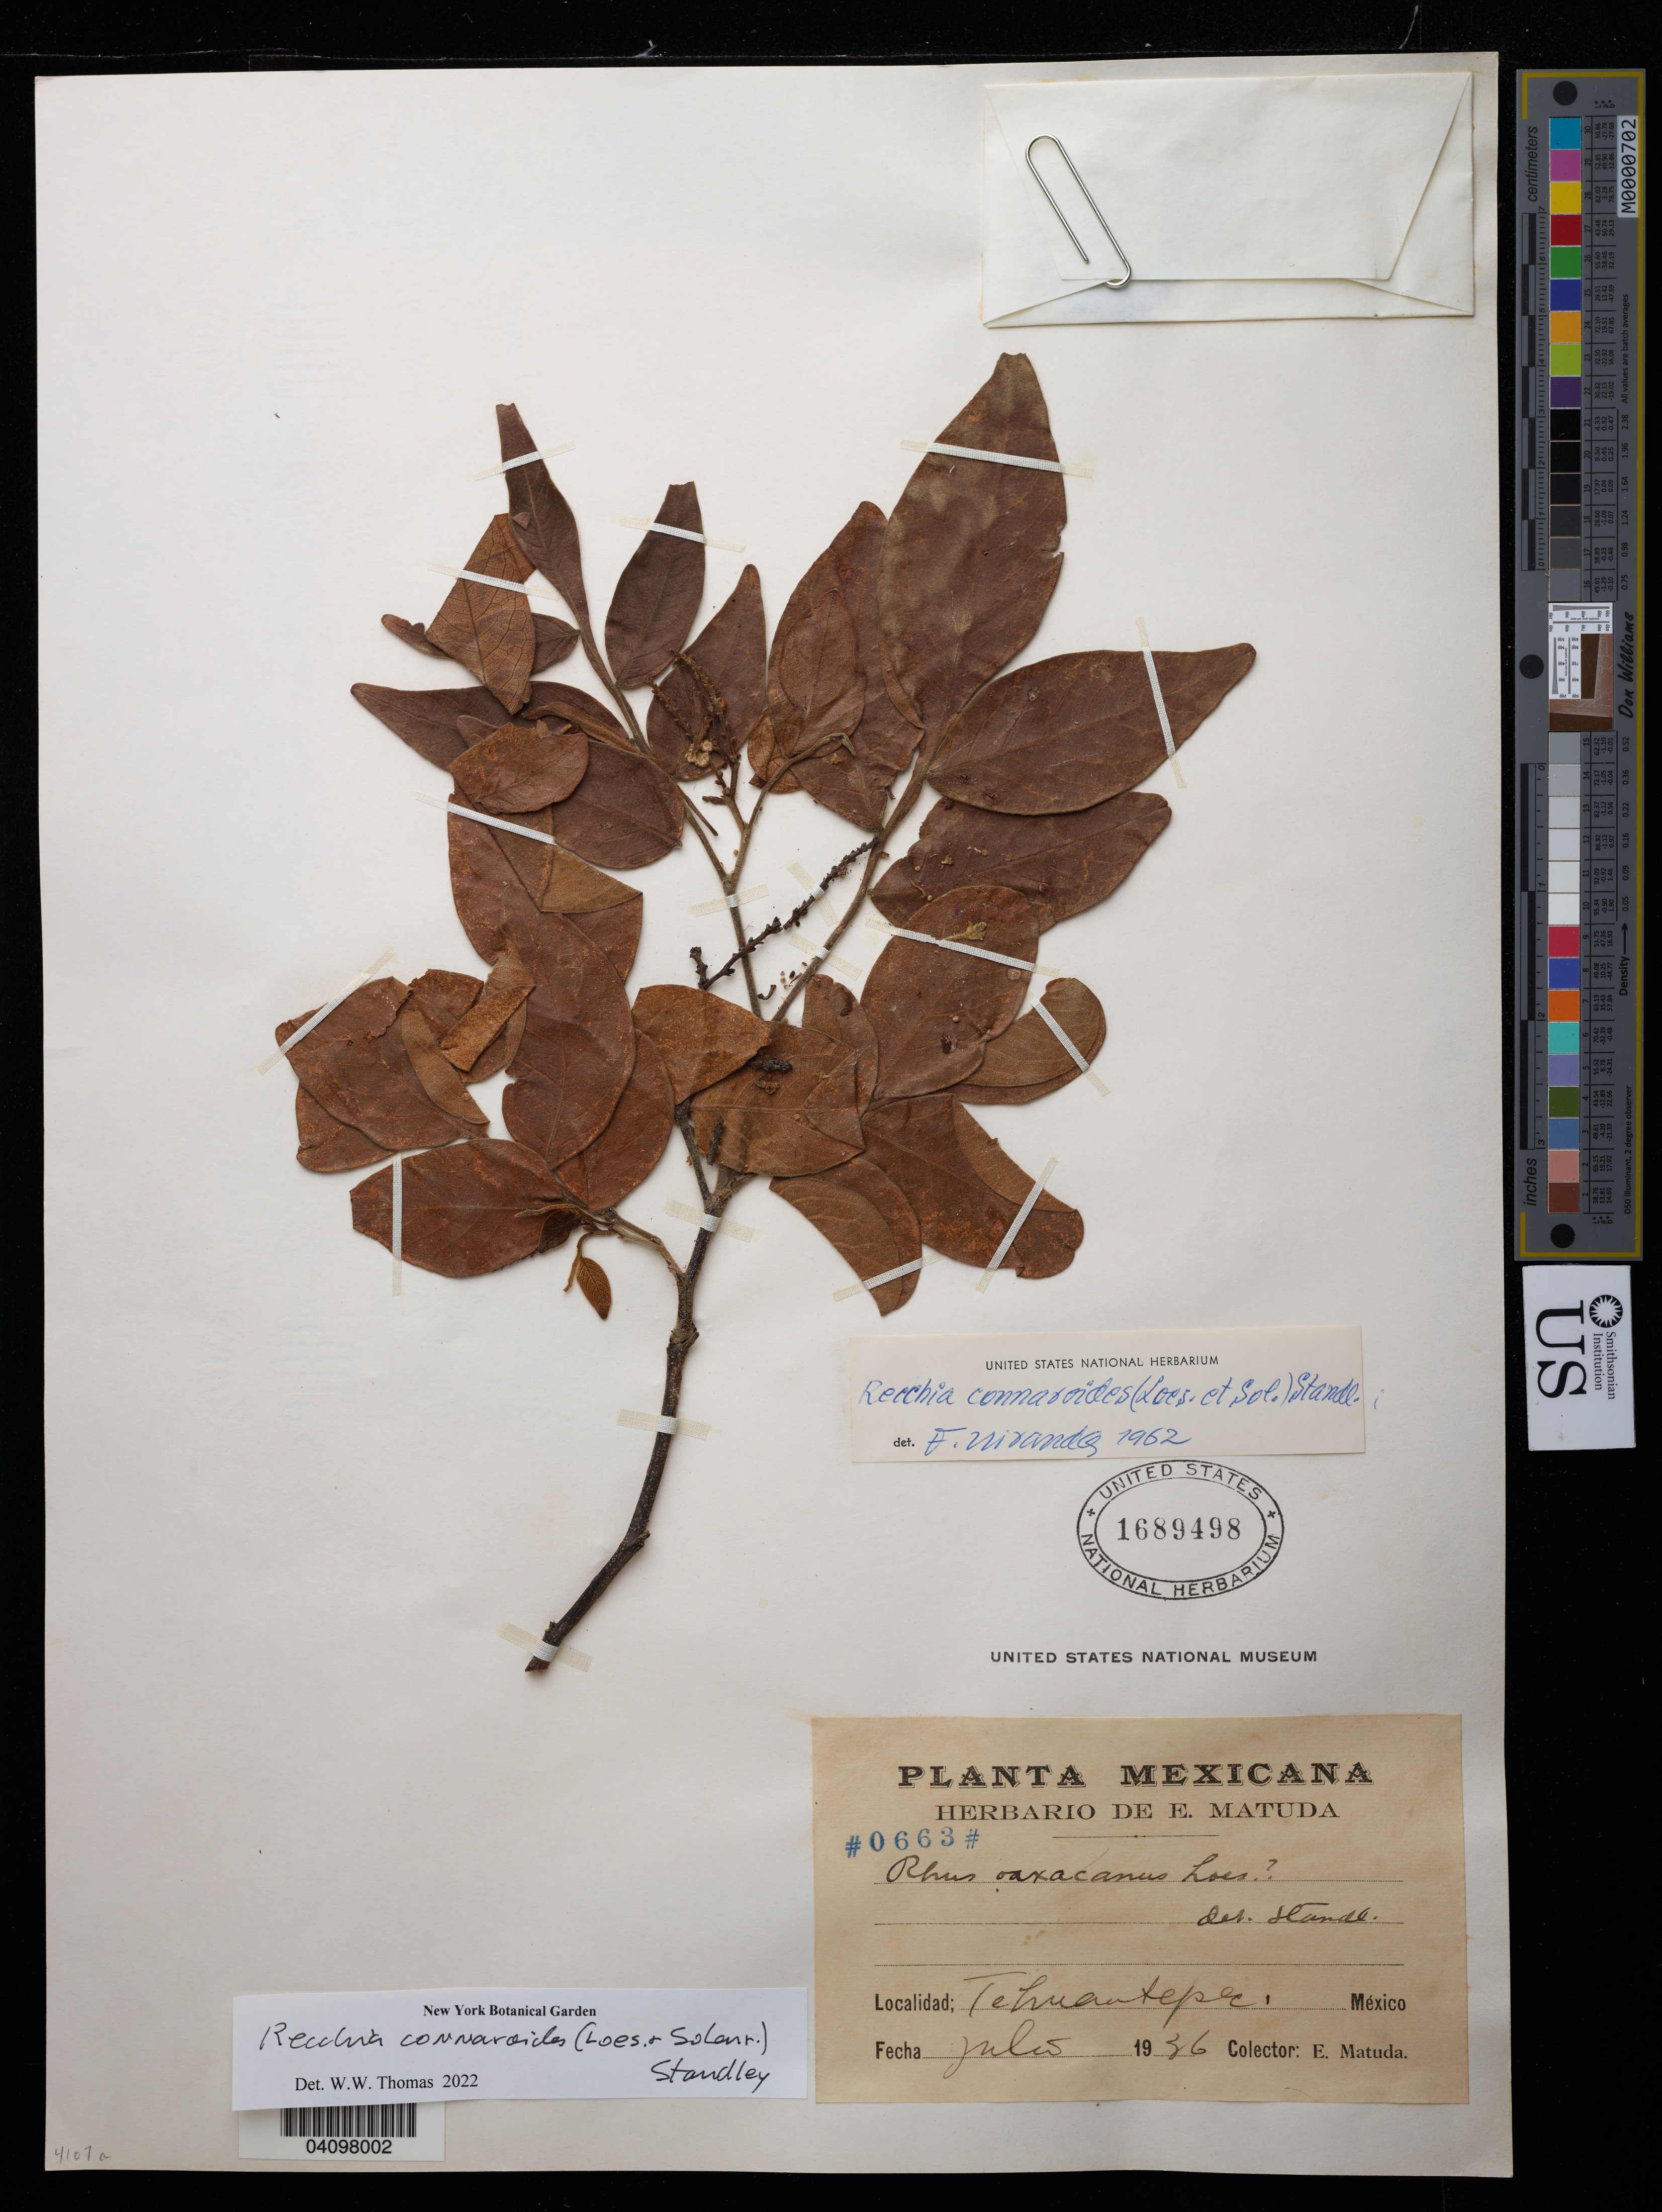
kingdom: Plantae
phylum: Tracheophyta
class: Magnoliopsida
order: Fabales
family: Surianaceae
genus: Recchia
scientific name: Recchia connaroides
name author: (Loes. & Soler.) Standl.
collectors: E. Matuda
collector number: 0663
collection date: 1936-07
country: Mexico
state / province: México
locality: Tehuanteper.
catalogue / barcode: US 1689498